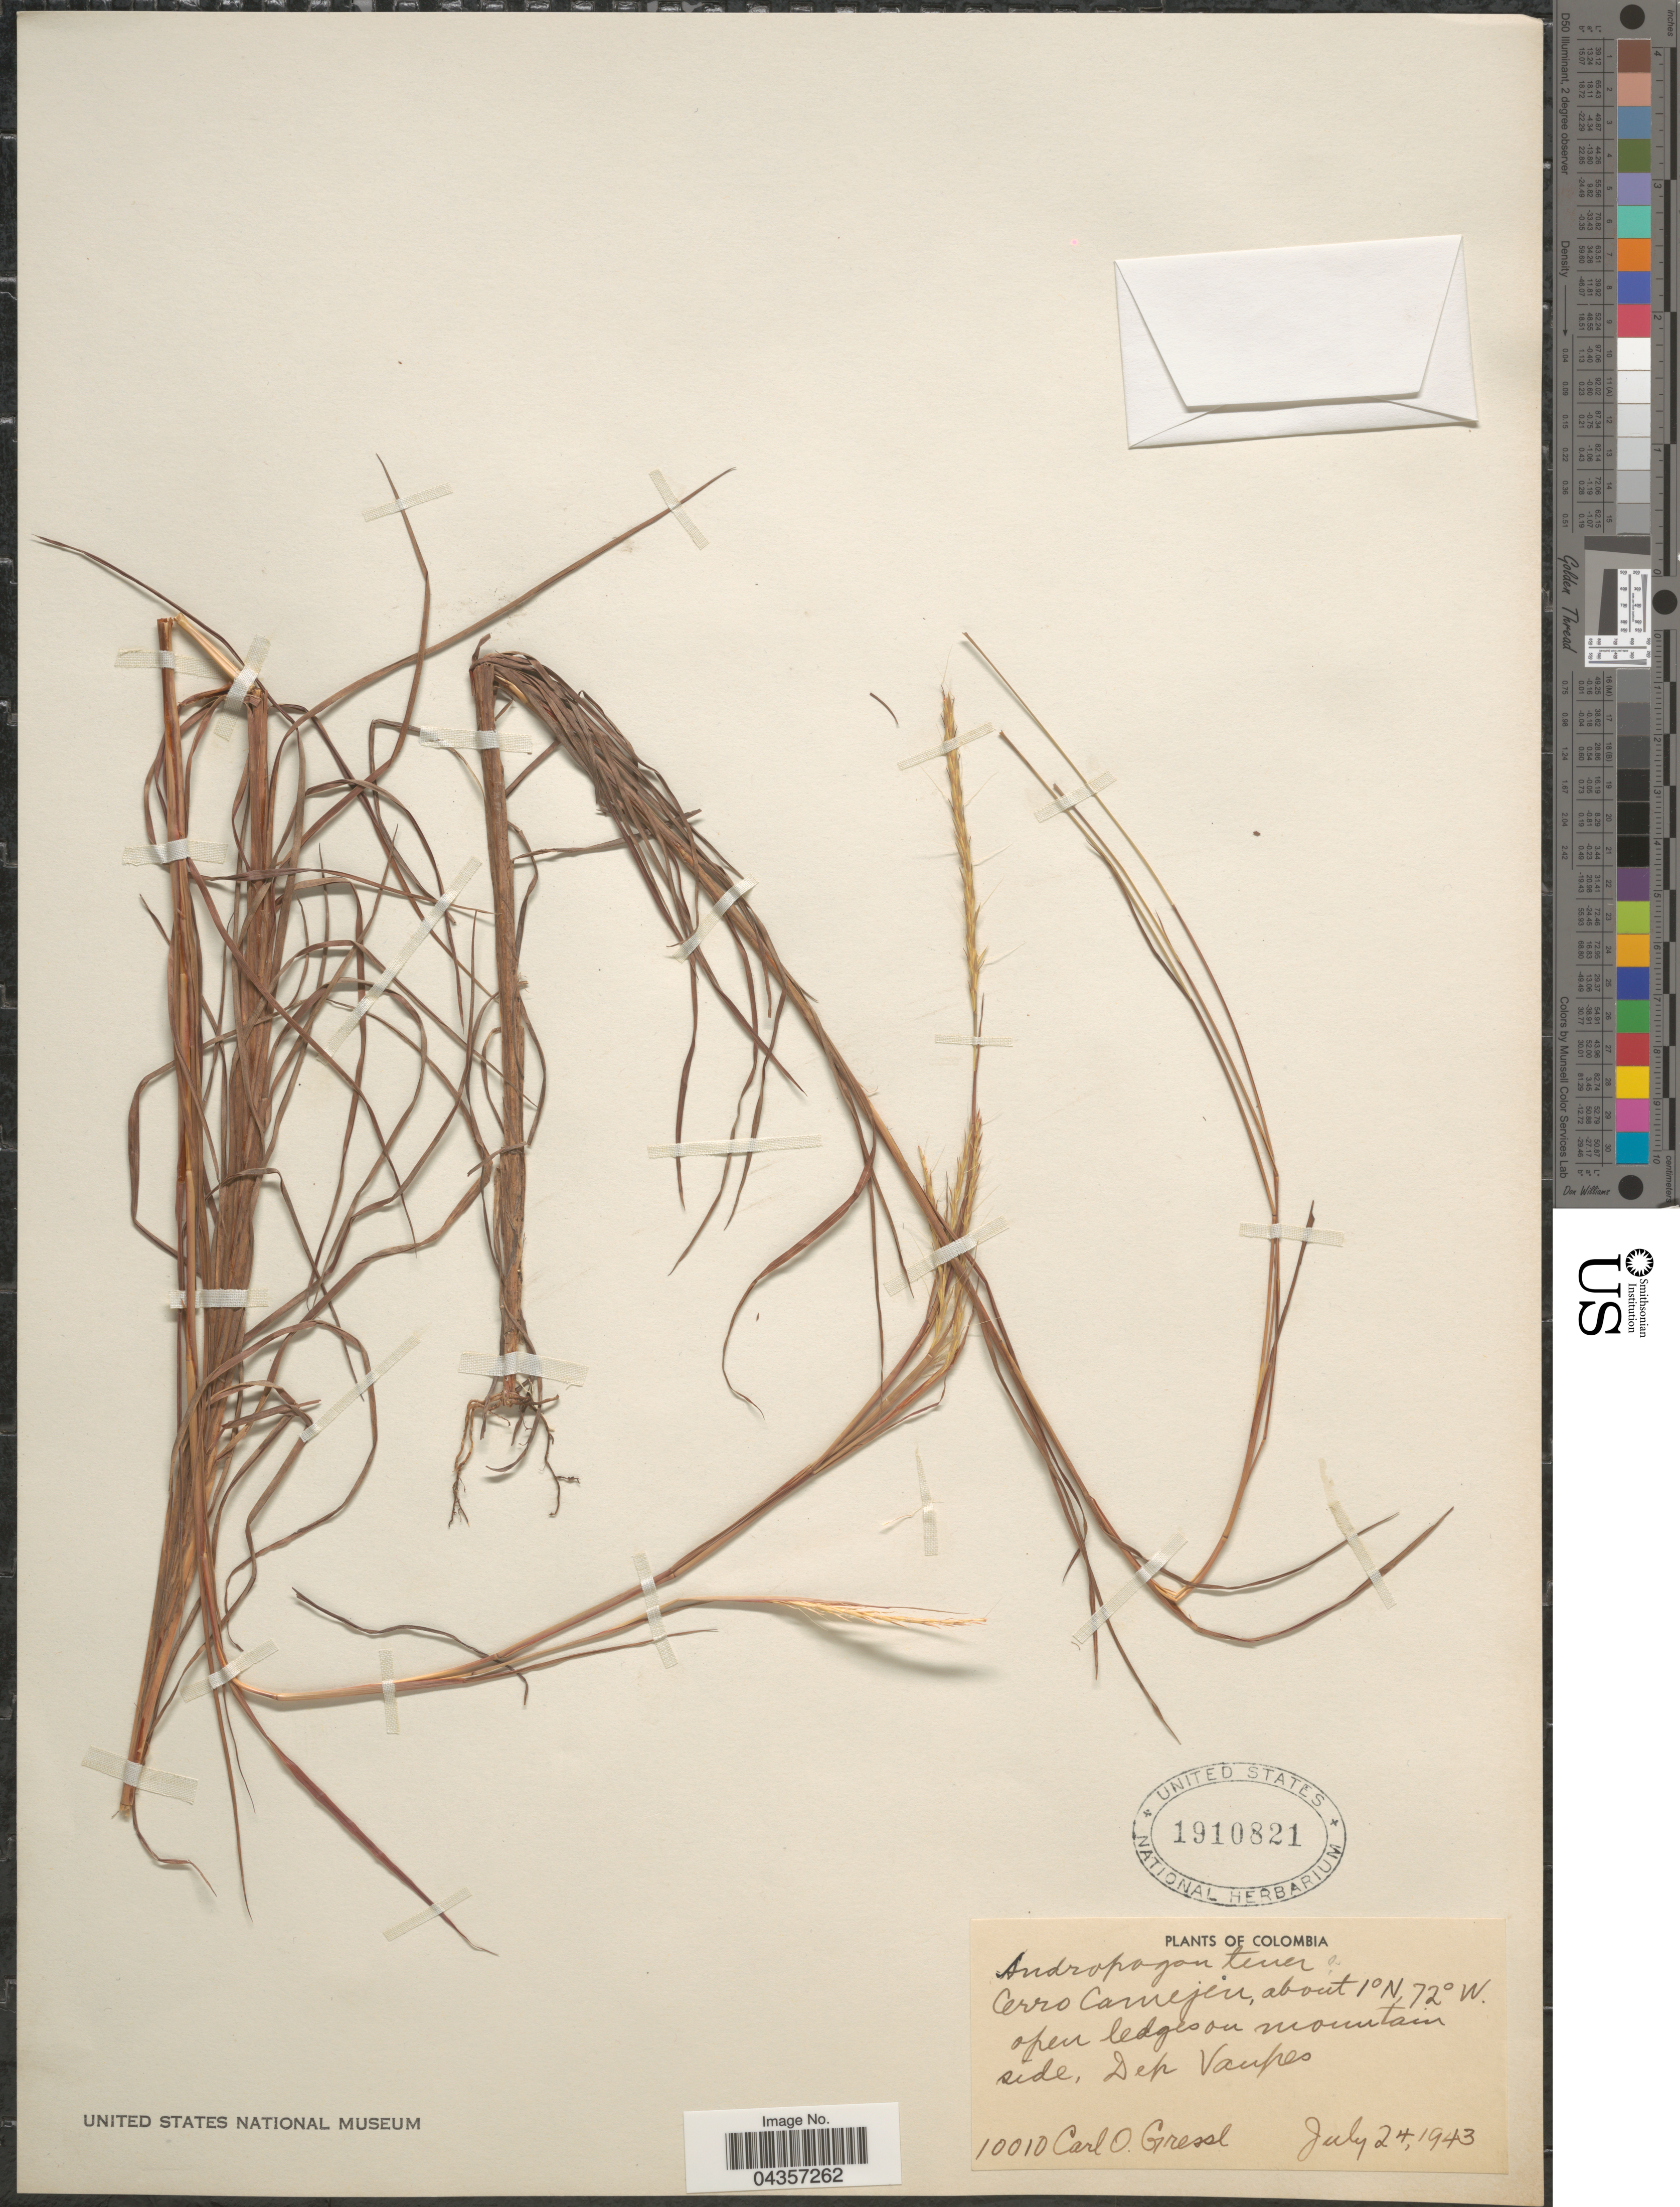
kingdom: Plantae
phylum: Tracheophyta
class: Liliopsida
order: Poales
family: Poaceae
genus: Schizachyrium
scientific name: Schizachyrium tenerum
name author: Nees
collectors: C. Gressl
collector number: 10010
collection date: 1943-07-24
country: Colombia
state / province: Vaupés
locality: Cerro Camejen. Dep Vaupes.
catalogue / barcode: US 1910821